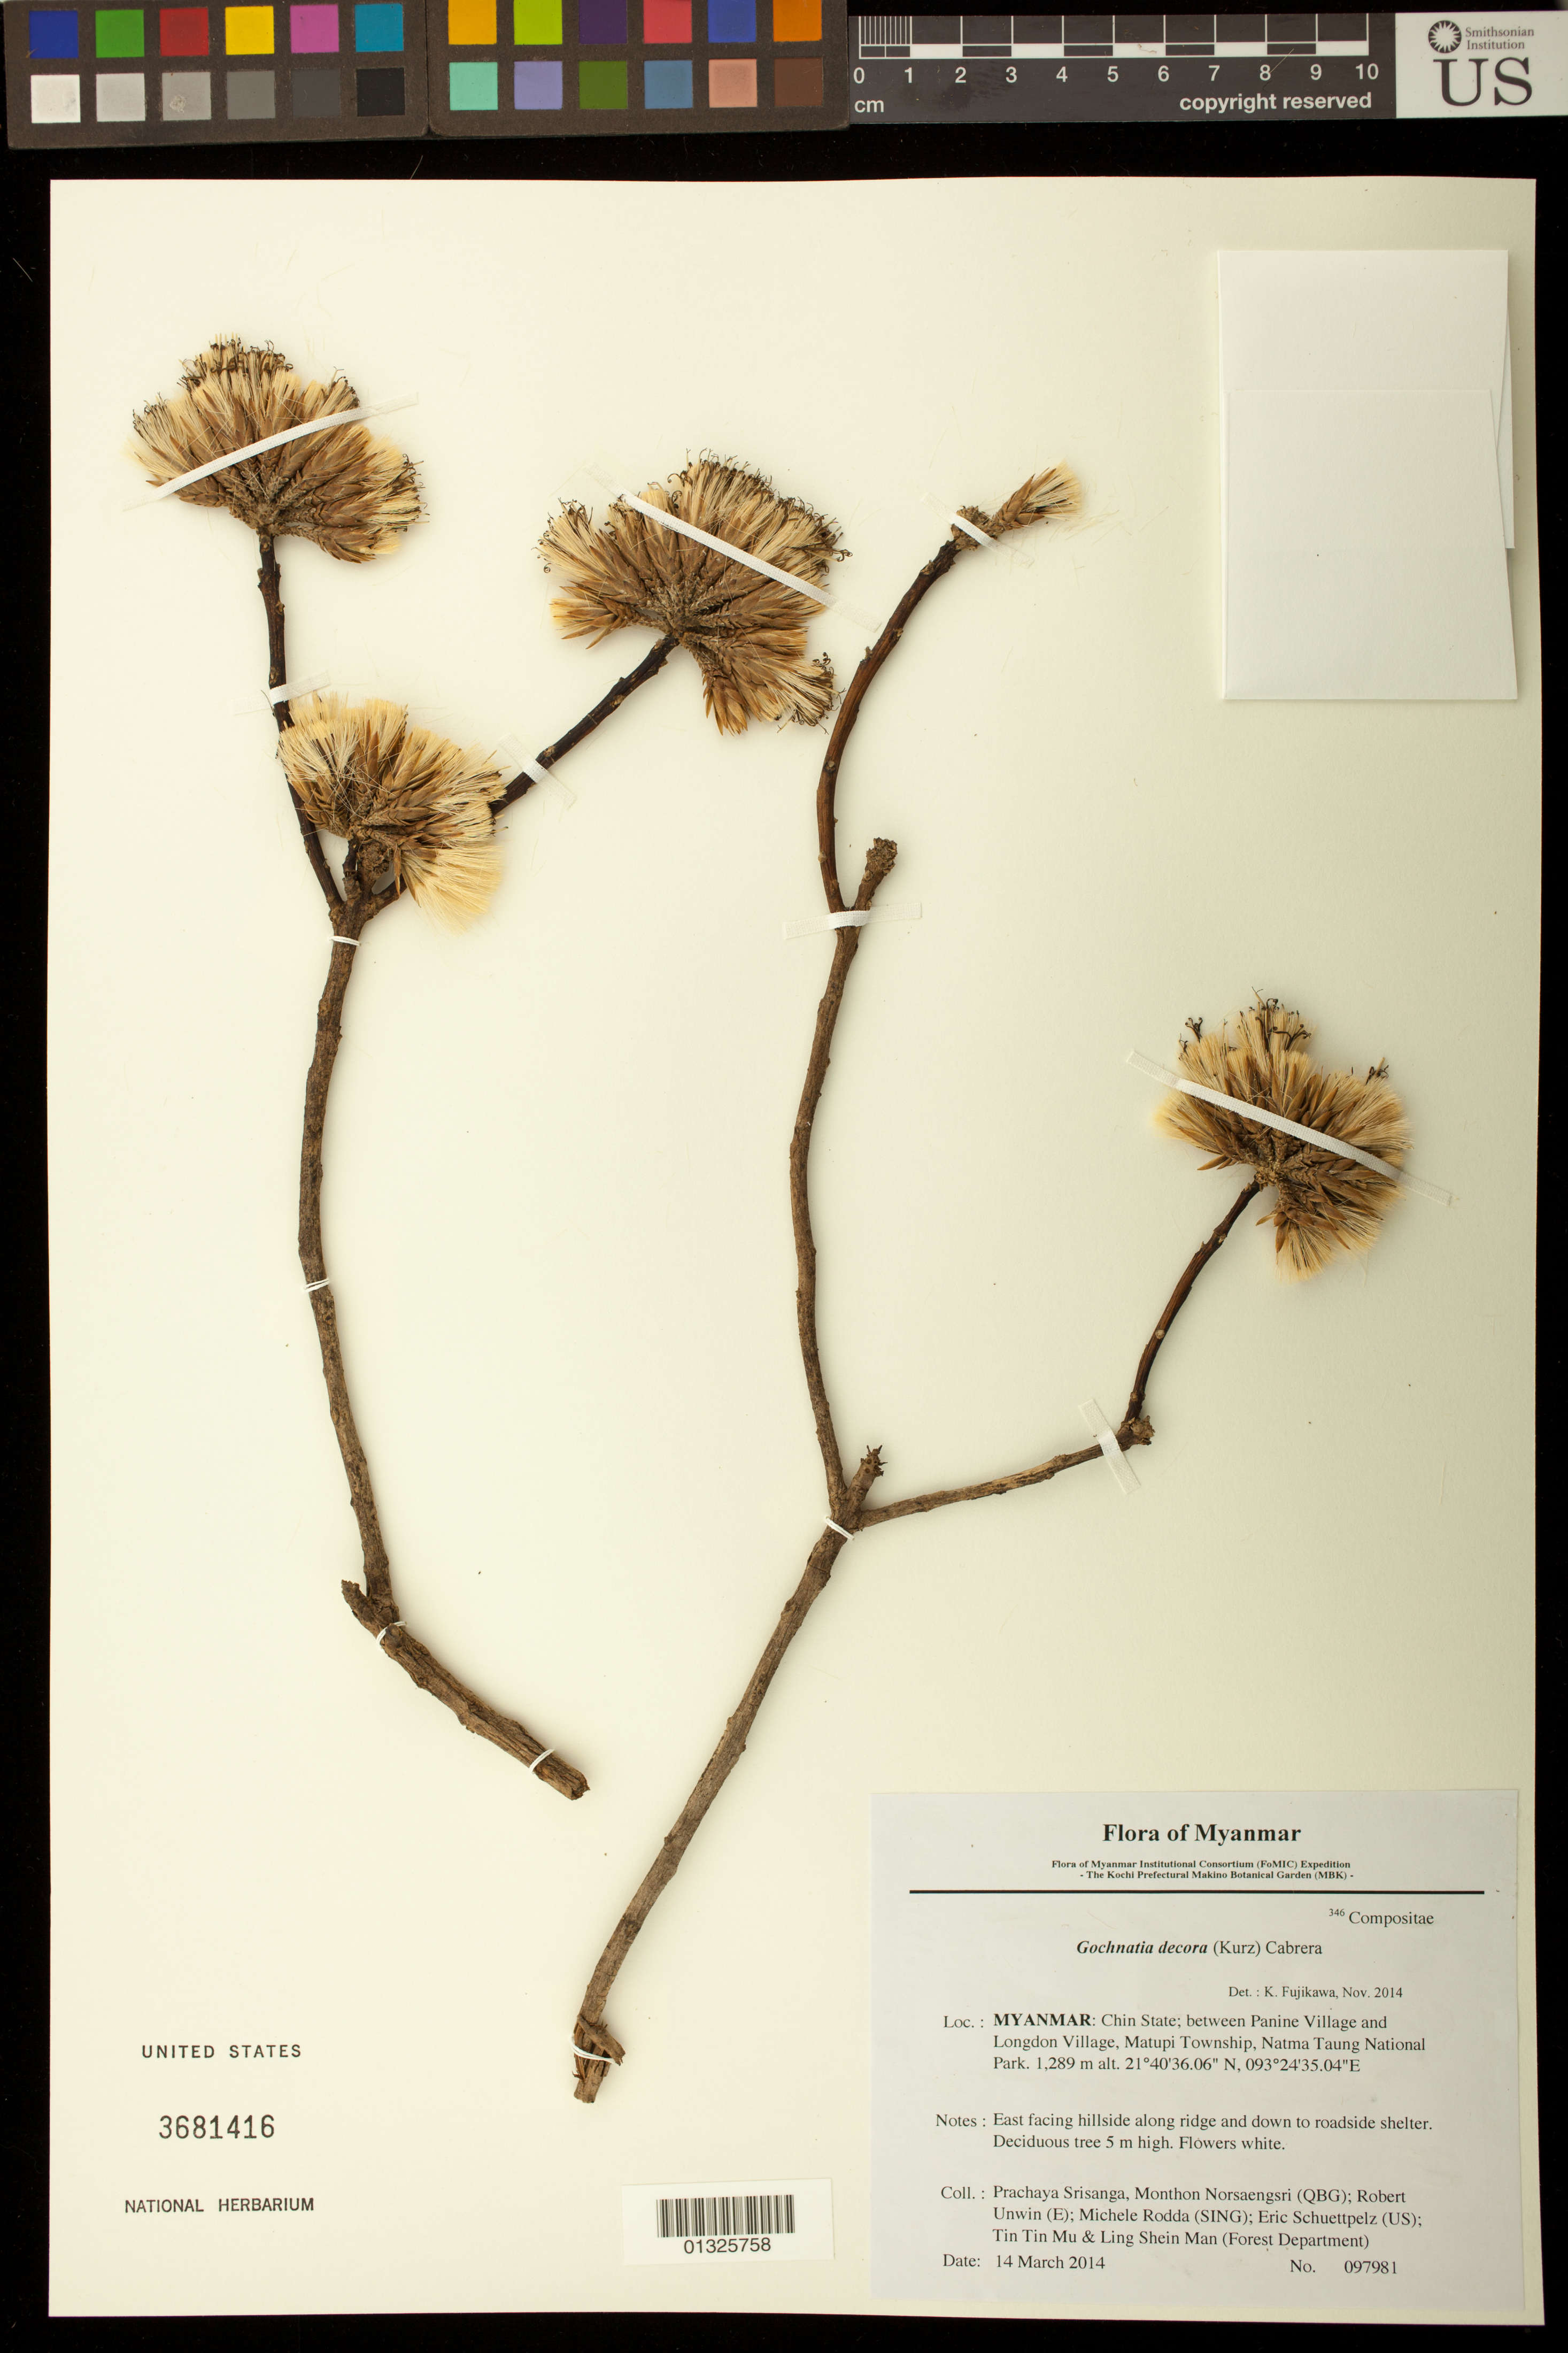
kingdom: Plantae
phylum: Tracheophyta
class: Magnoliopsida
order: Asterales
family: Asteraceae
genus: Leucomeris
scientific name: Leucomeris decora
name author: Kurz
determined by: Funk, Vicki A., (BOT), Smithsonian Institution - National Museum of Natural History (UNITED STATES)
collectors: P. Srisanga, M. Norsaengsri, R. Unwin, M. Rodda, E. Schuettpelz, Tin Tin Mu & Ling Shein Man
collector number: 97981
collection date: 2014-03-14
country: Myanmar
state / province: Chin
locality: Between Panine Village and Longdon Village, Matupi Township, Natma Taung National Park.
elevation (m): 1289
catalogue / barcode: US 3681416